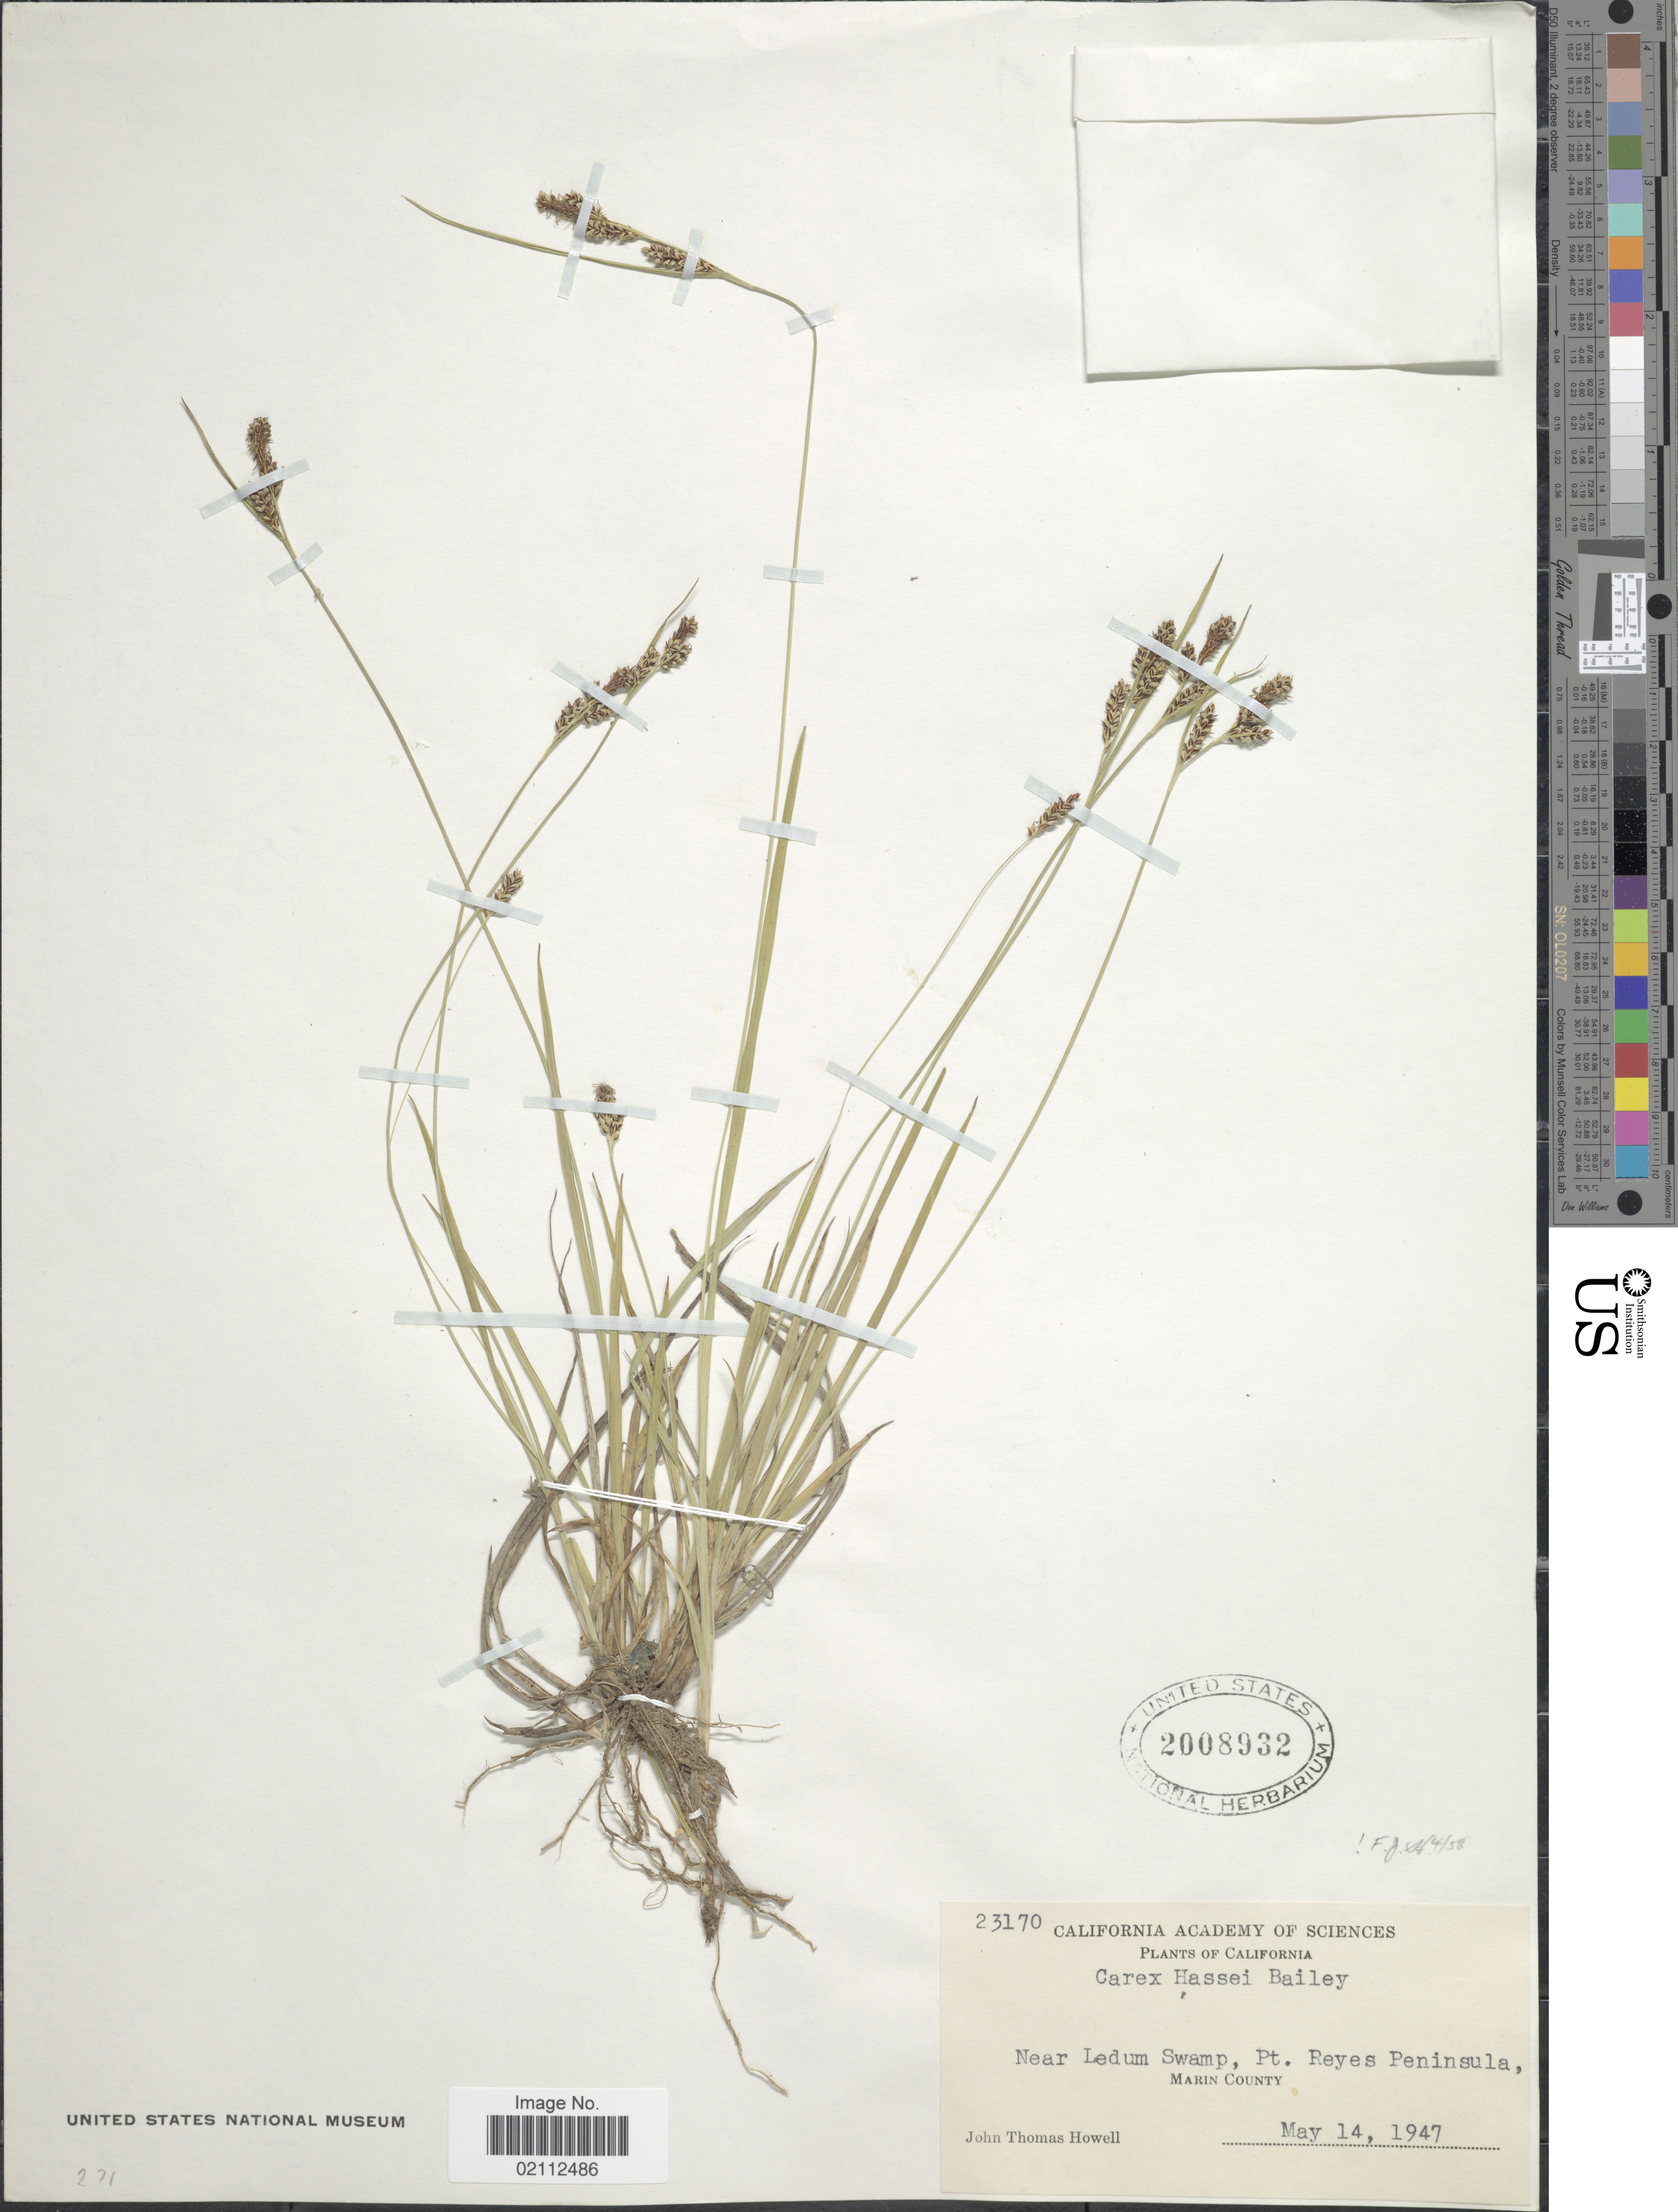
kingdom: Plantae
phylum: Tracheophyta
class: Liliopsida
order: Poales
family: Cyperaceae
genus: Carex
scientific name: Carex hassei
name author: L.H. Bailey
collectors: J. T. Howell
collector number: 23170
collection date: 1947-05-14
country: United States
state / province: California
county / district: Marin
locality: Near Ledum Swamp, Pt. Reyes Peninsula, Marin County.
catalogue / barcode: US 2008932